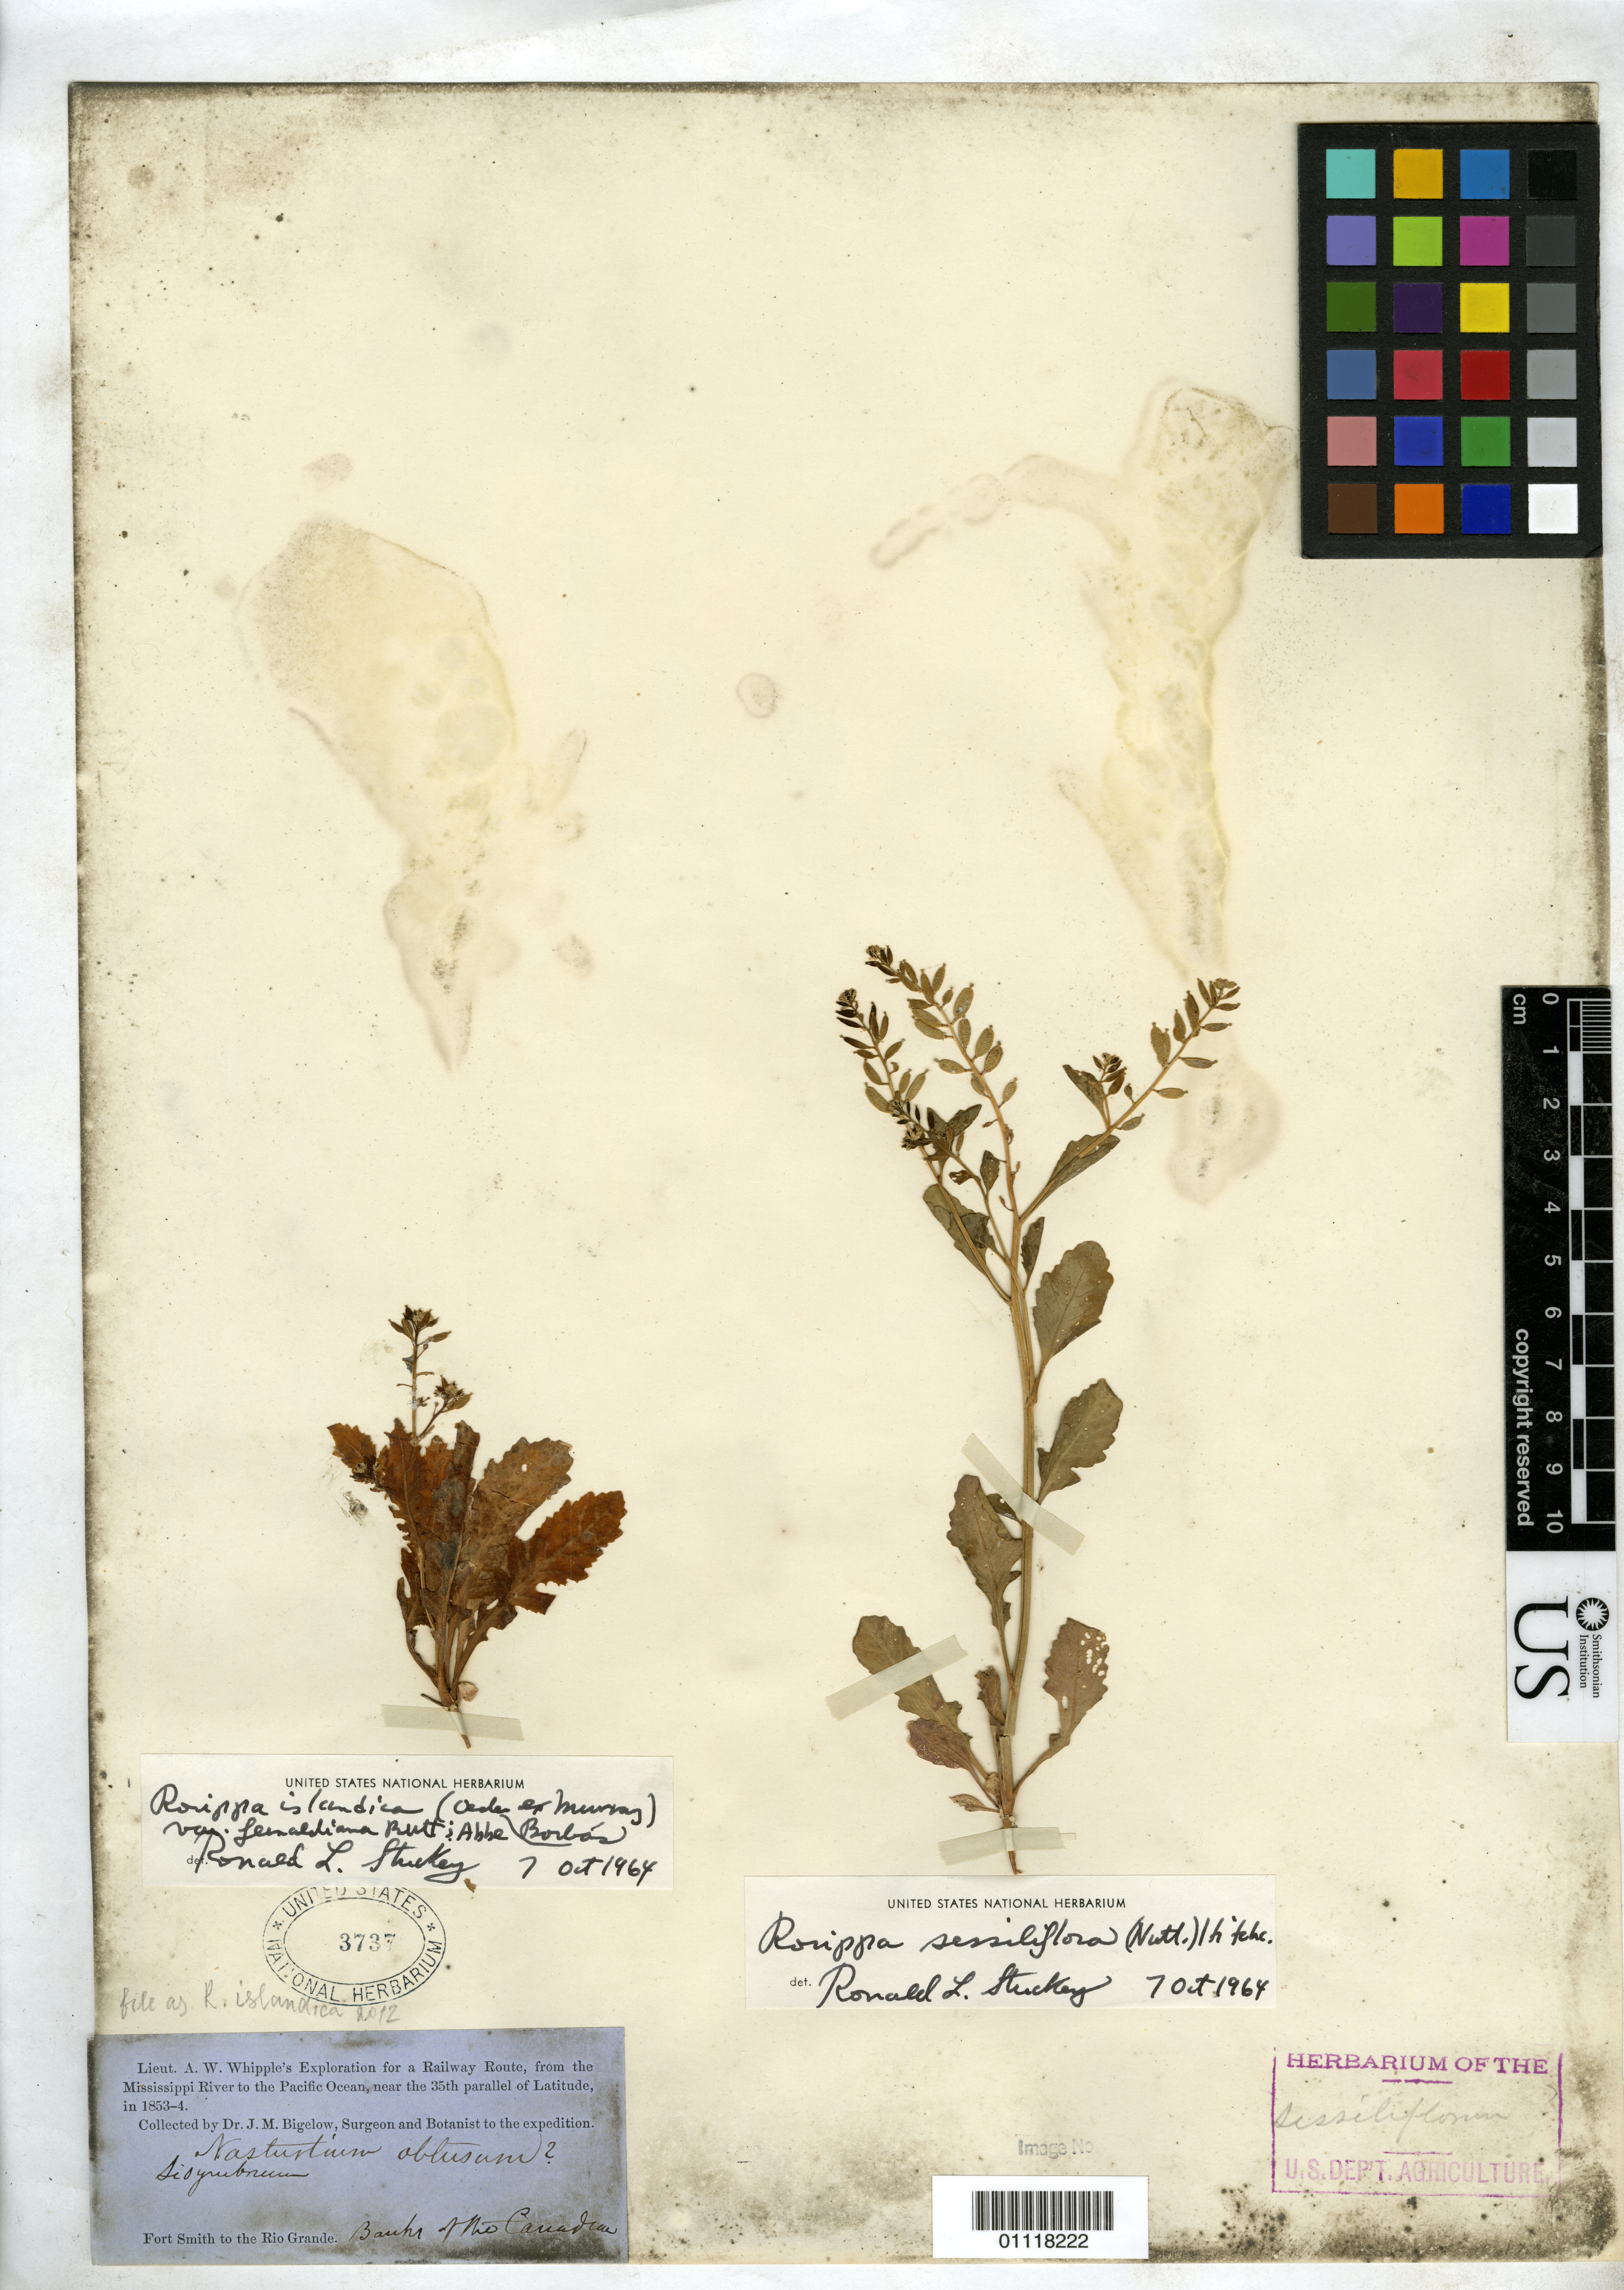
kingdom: Plantae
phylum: Tracheophyta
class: Magnoliopsida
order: Brassicales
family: Brassicaceae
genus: Rorippa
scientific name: Rorippa islandica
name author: (Oeder) Borbás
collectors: J. M. Bigelow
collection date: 1853/1854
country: United States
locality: Fort Smith to the Rio Grande, banks of the Canadian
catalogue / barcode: US 3737